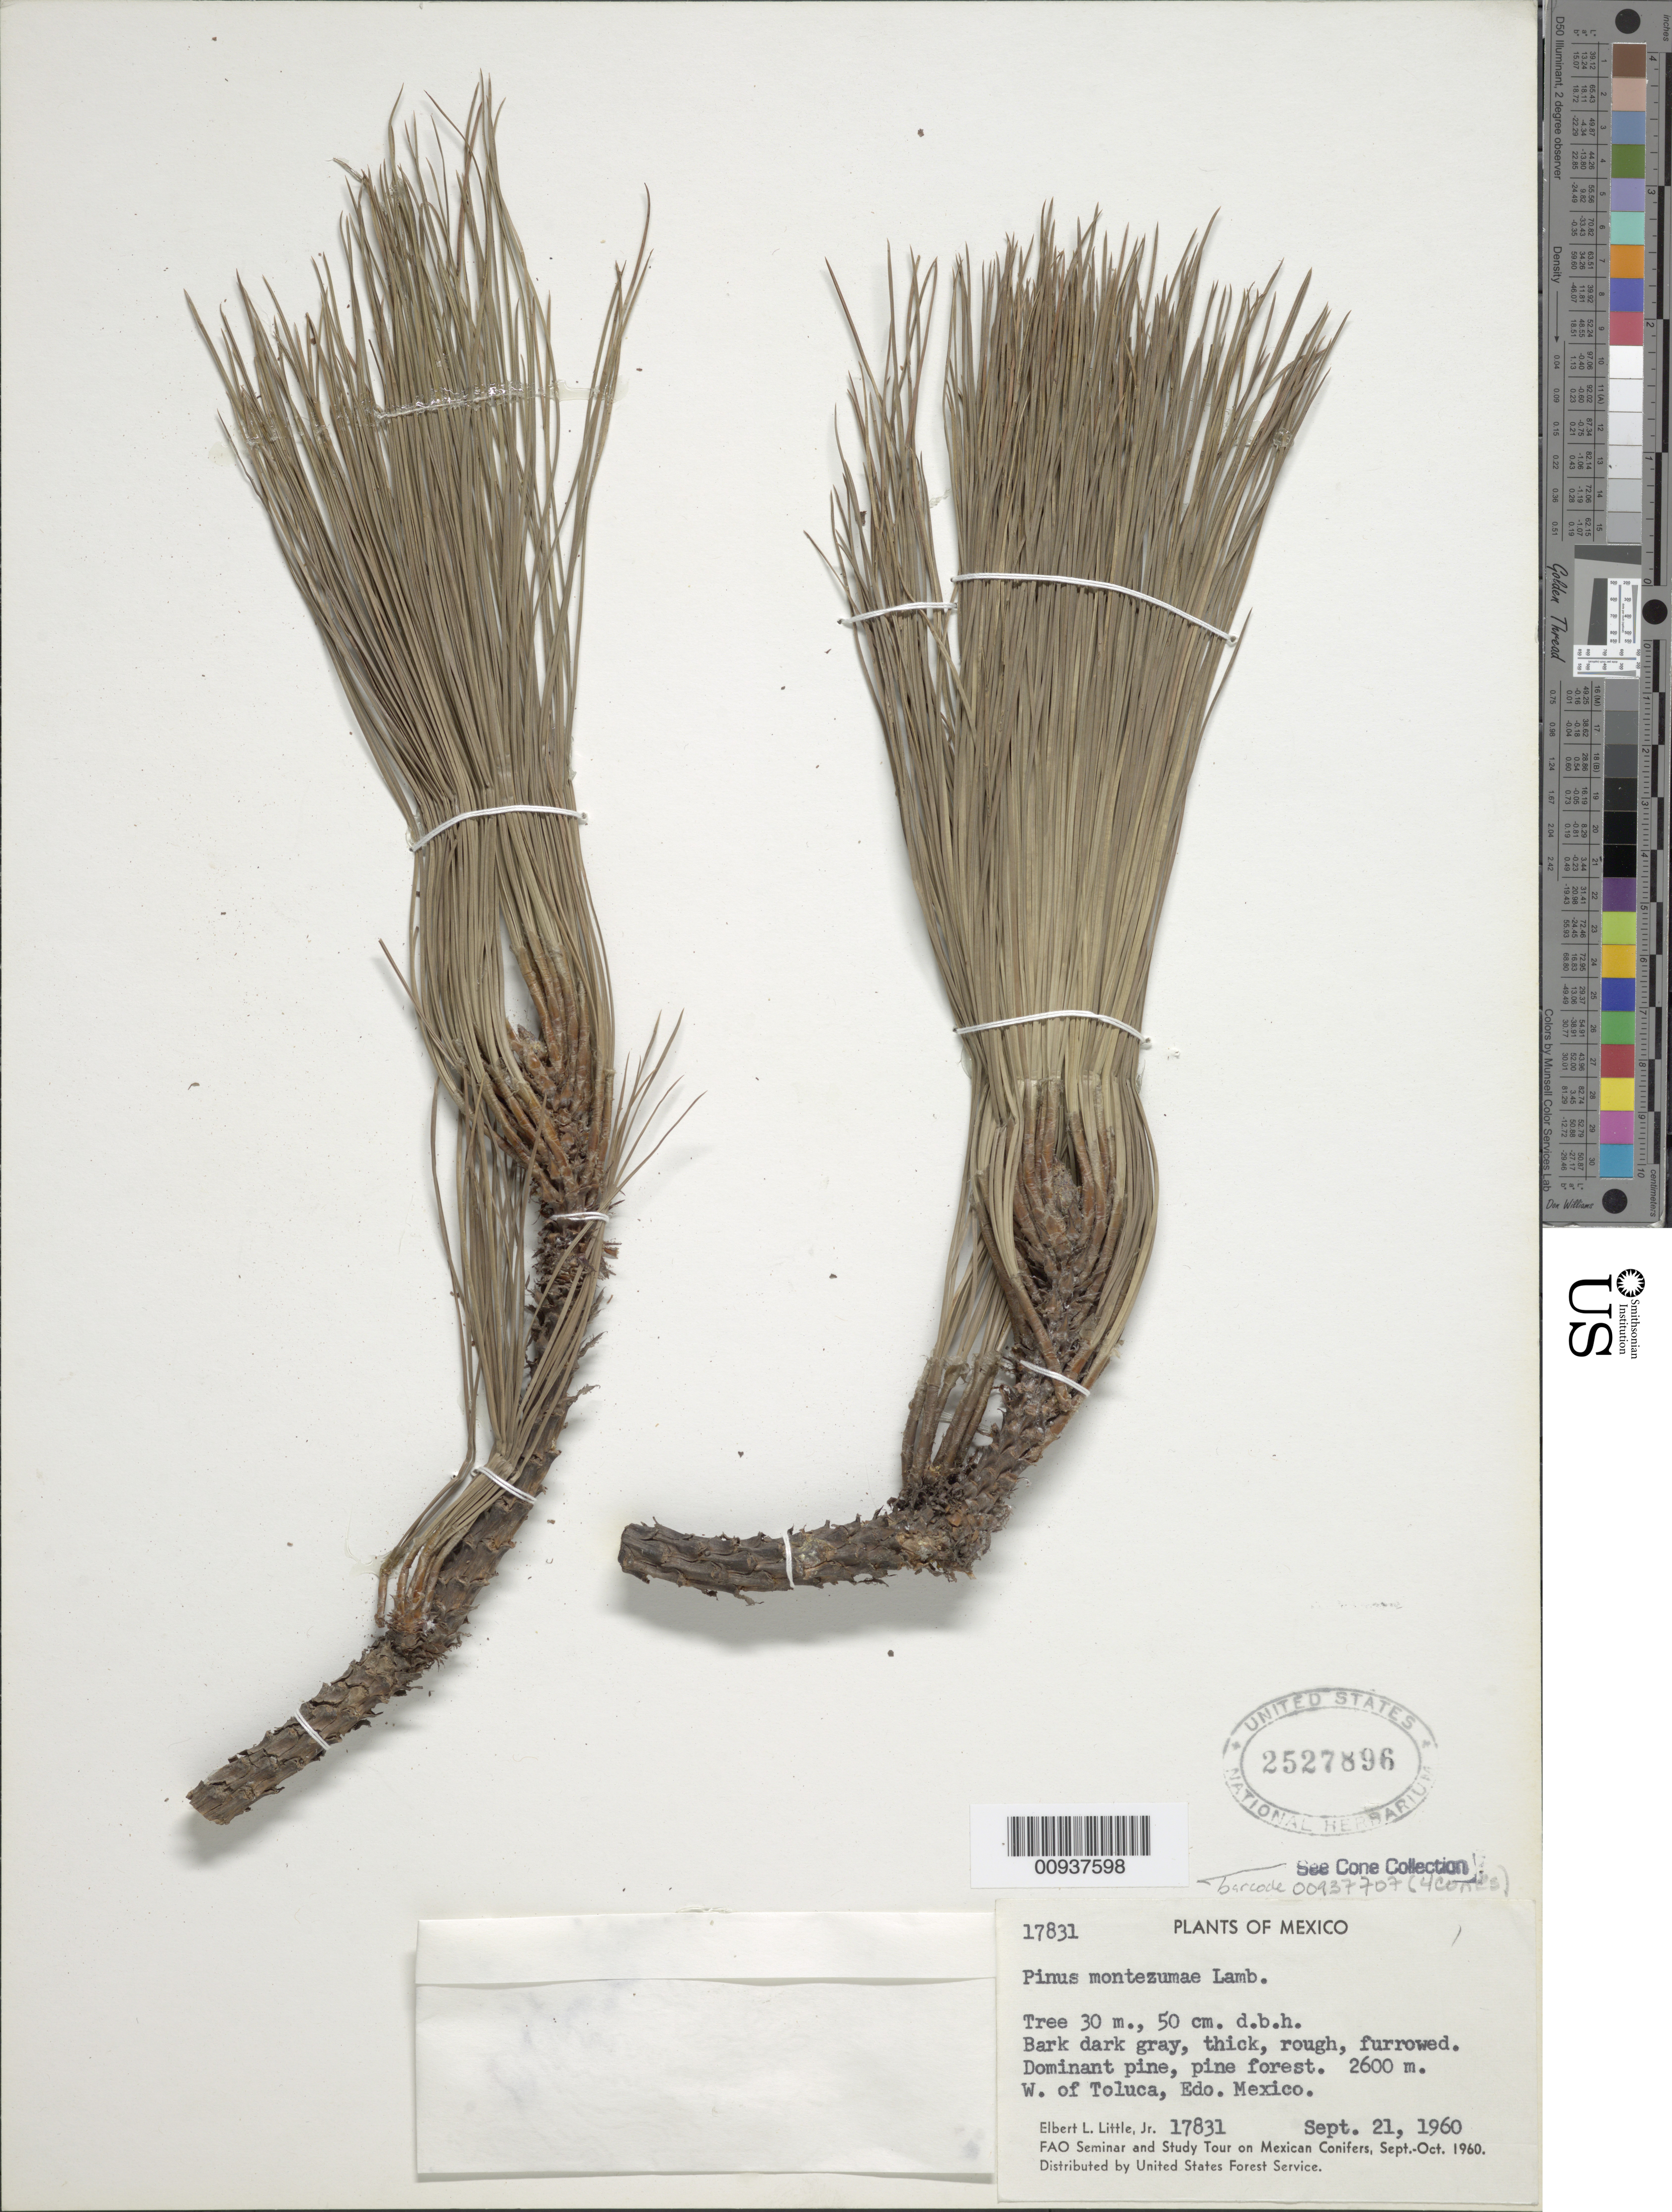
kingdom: Plantae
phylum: Tracheophyta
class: Pinopsida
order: Pinales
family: Pinaceae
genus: Pinus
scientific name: Pinus montezumae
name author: Lamb.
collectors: E. L. Little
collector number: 17831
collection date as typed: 21 Sep 1960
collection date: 1960-09-21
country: Mexico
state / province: México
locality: W of Toluca.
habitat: Dominant pine, pine forest.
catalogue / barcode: US 2527896